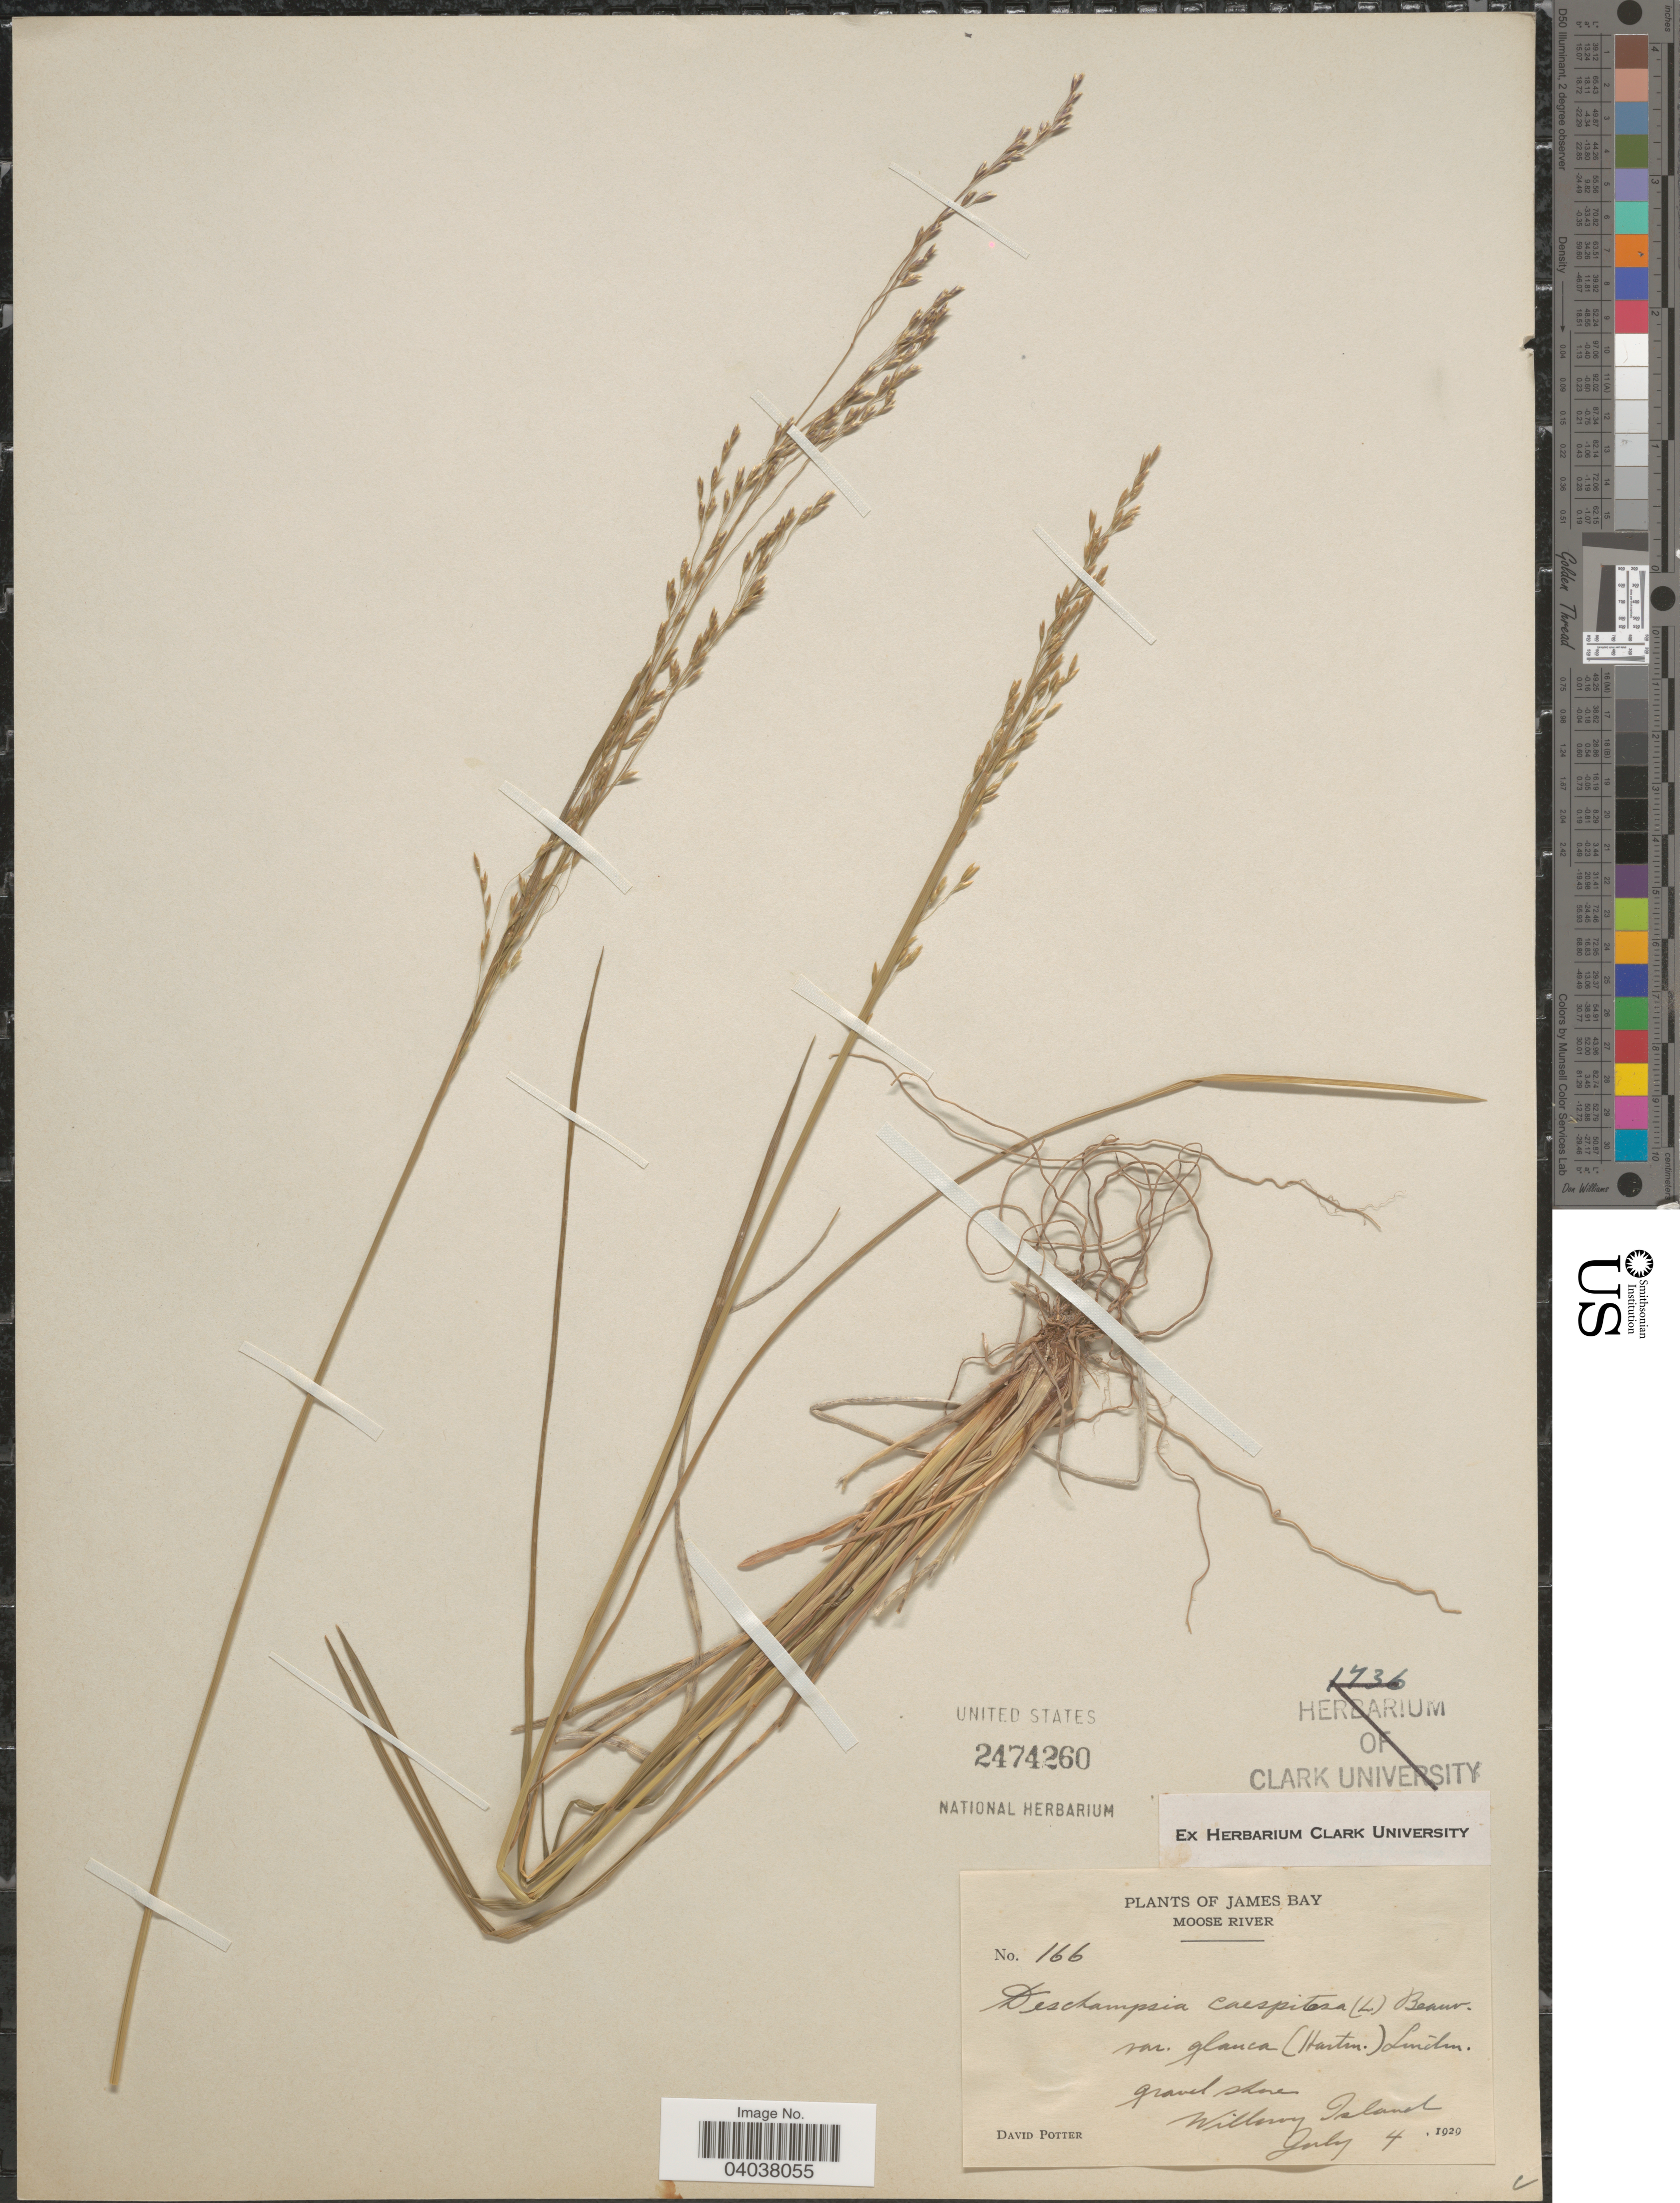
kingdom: Plantae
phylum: Tracheophyta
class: Liliopsida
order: Poales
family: Poaceae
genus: Deschampsia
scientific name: Deschampsia cespitosa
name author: (L.) P. Beauv.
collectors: D. Potter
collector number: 166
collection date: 1929-07-04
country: Canada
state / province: Ontario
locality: James Bay. Moose River. Willowy Island.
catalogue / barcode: US 2474260